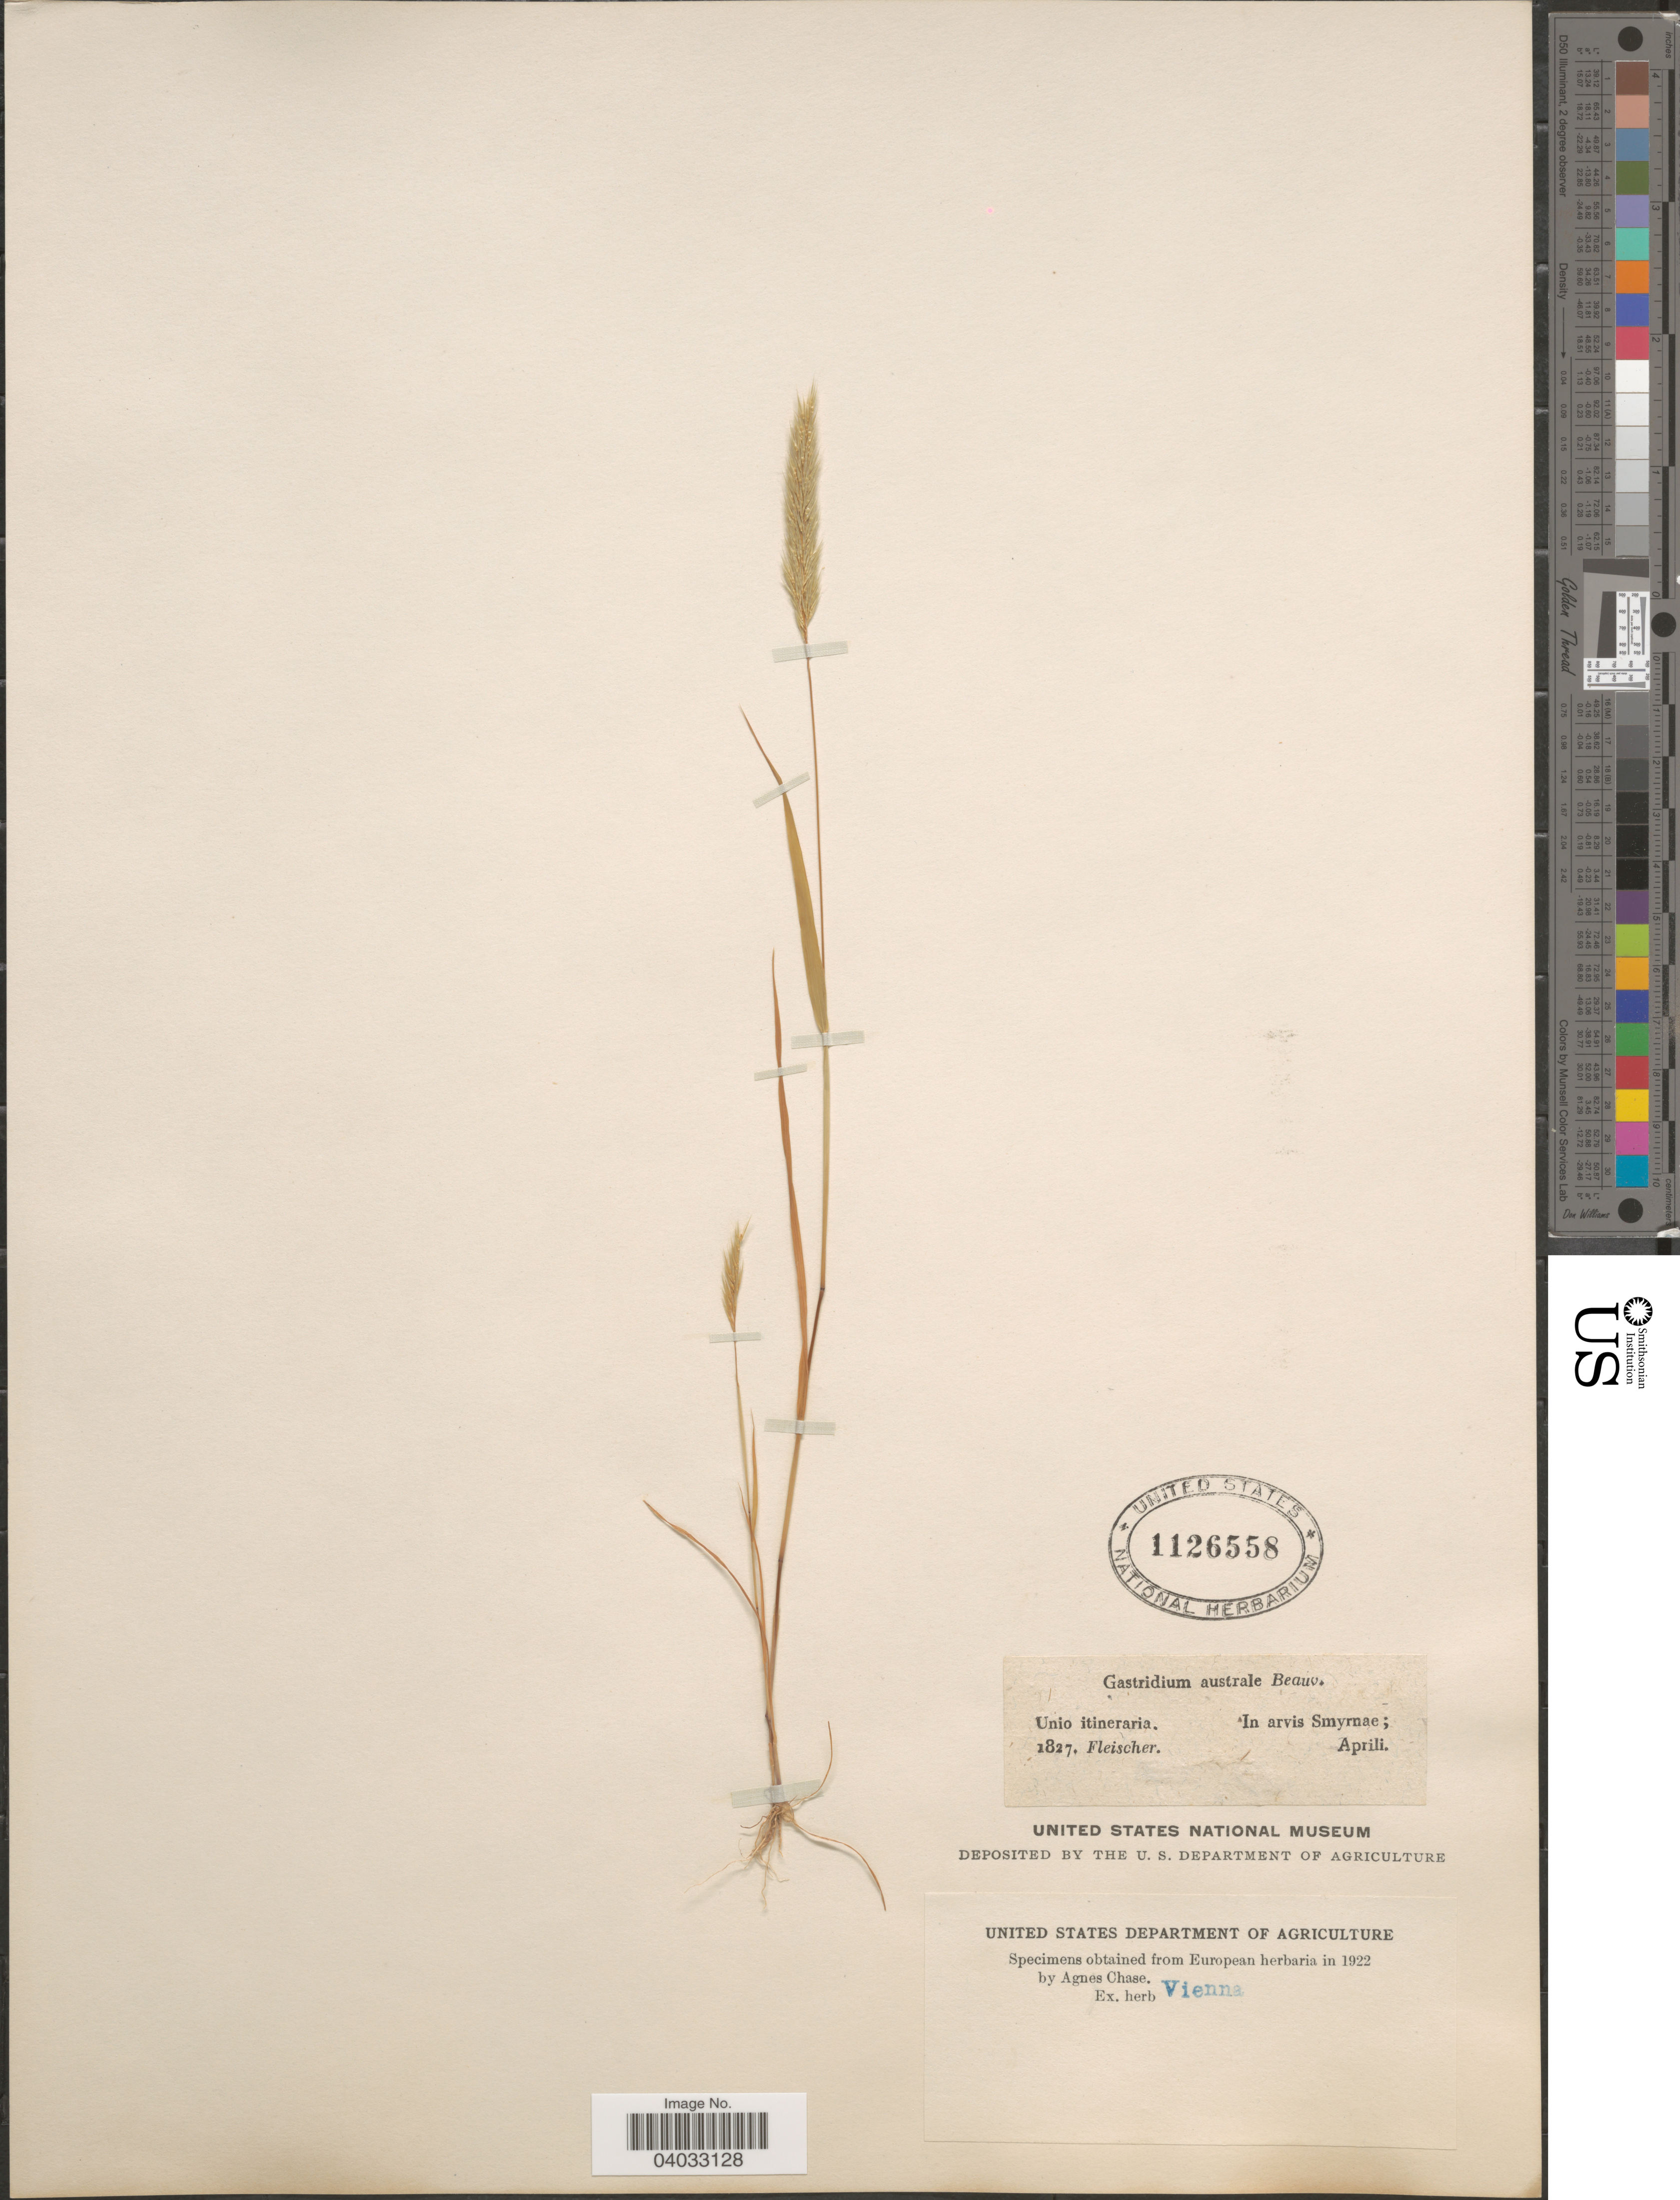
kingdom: Plantae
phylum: Tracheophyta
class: Liliopsida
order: Poales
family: Poaceae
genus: Gastridium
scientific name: Gastridium ventricosum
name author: (Gouan) Schinz & Thell.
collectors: -- Fleischer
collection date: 1827-04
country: Turkey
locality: Gastridium australe Beauv. Unio itineraria. In arvis Smyrnae.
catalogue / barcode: US 1126558